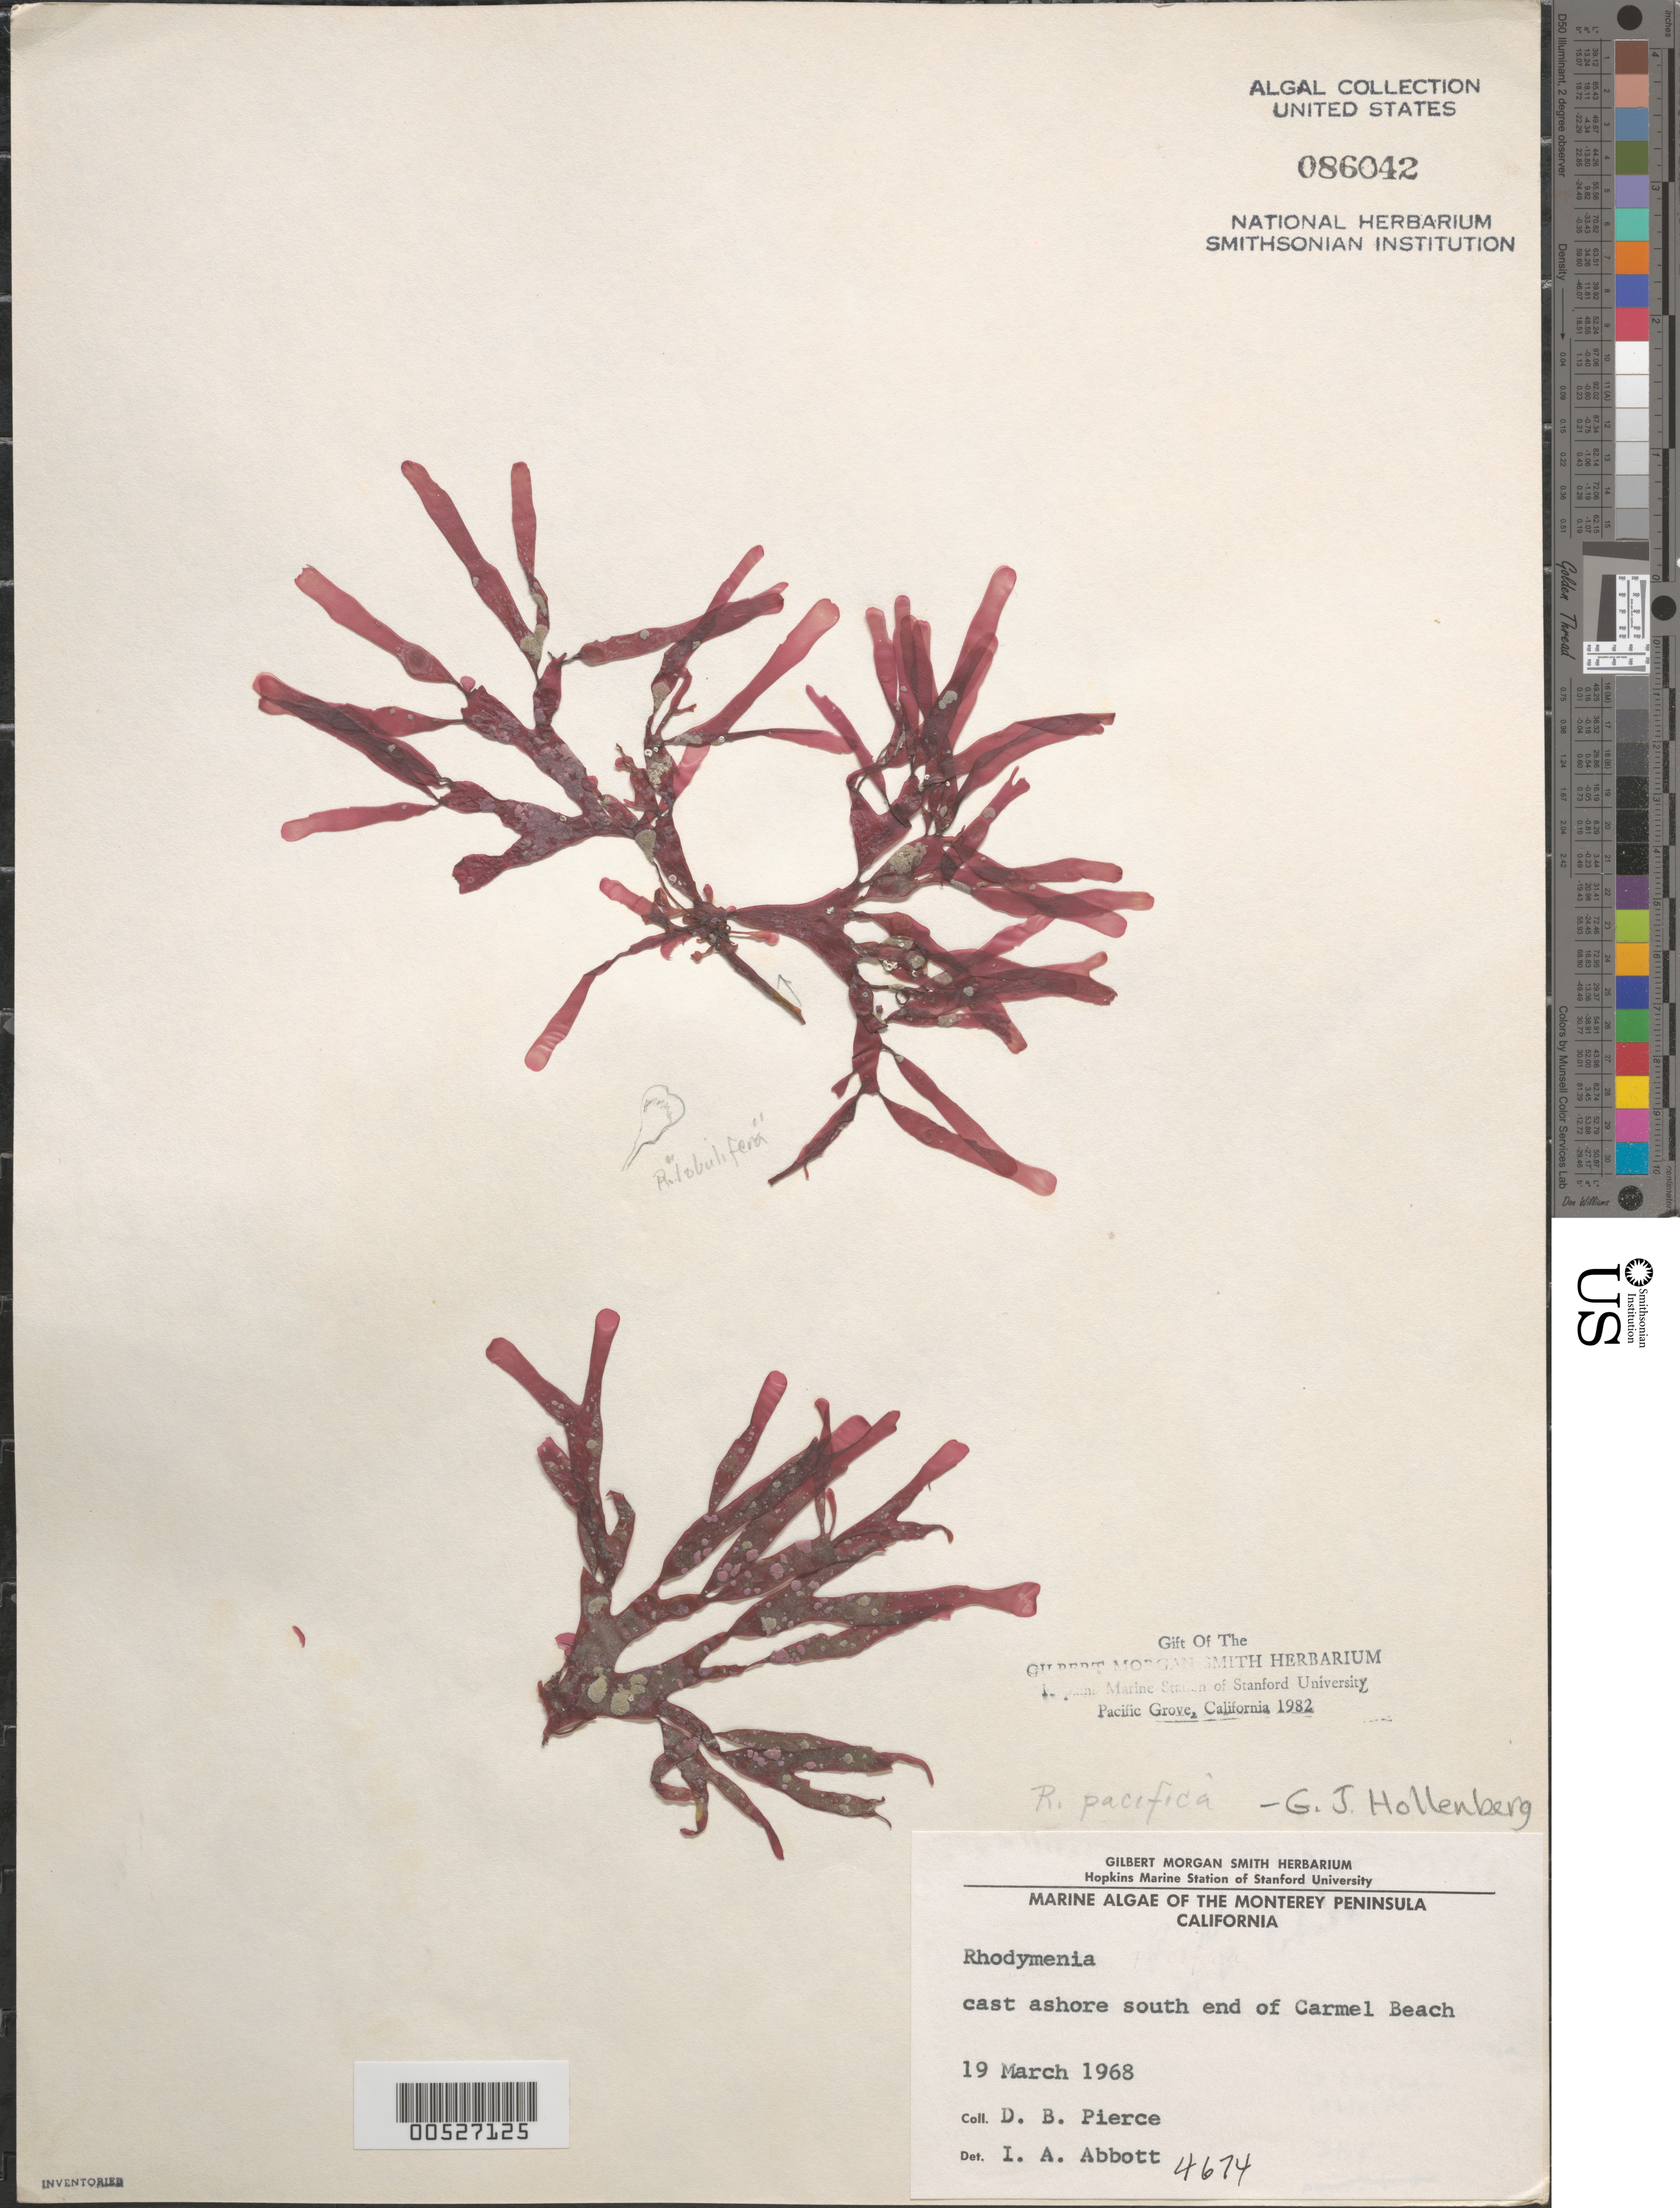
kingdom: Plantae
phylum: Rhodophyta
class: Florideophyceae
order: Rhodymeniales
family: Rhodymeniaceae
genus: Rhodymenia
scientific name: Rhodymenia pacifica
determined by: Hollenberg, George J.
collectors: D. Pierce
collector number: IAA 4674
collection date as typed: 19 Mar 1968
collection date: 1968-03-19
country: United States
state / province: California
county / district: Monterey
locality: Carmel Beach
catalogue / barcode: US 86042